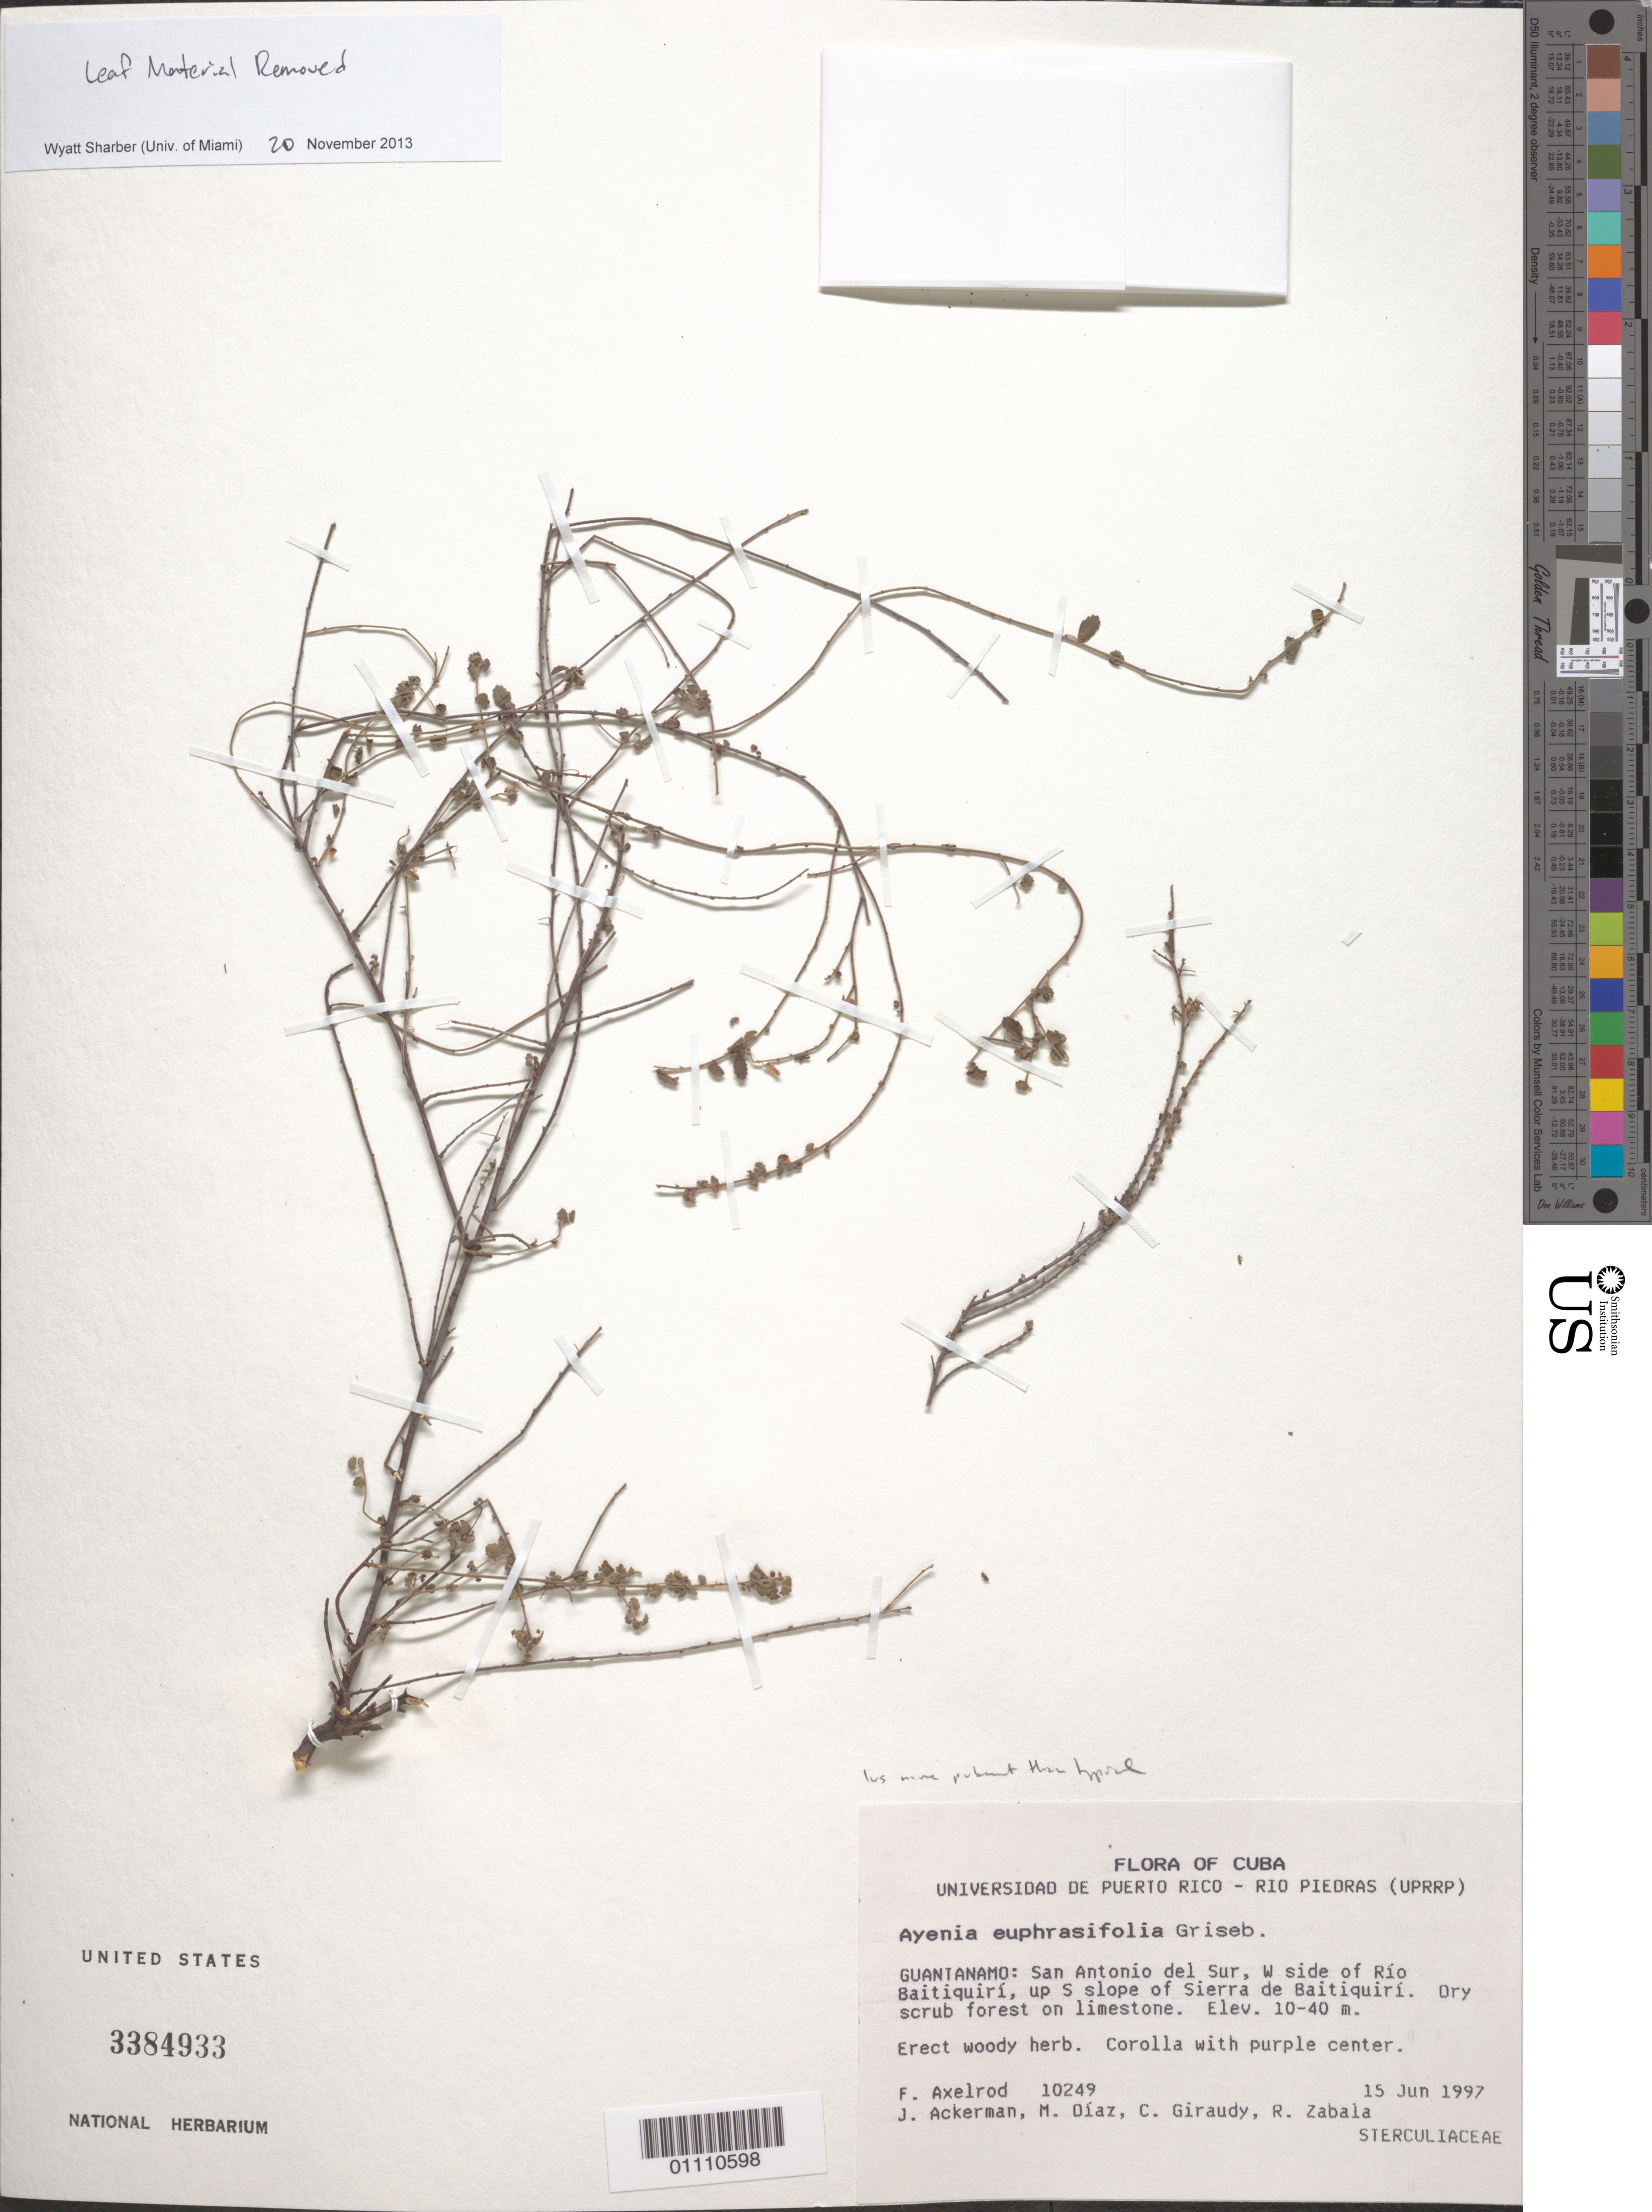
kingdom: Plantae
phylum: Tracheophyta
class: Magnoliopsida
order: Malvales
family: Malvaceae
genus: Ayenia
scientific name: Ayenia euphrasiifolia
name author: Griseb.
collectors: F. S. Axelrod, J. D. Ackerman, M. Díaz, C. Giraudy & R. Zabala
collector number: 10249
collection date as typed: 15 Jun 1997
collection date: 1997-06-15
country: Cuba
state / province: Guantánamo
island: Cuba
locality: San Antonio del Sur, W side of Rio Baitiquiri, up S slope of Sierra de Baitiquiri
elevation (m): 10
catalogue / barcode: US 3384933